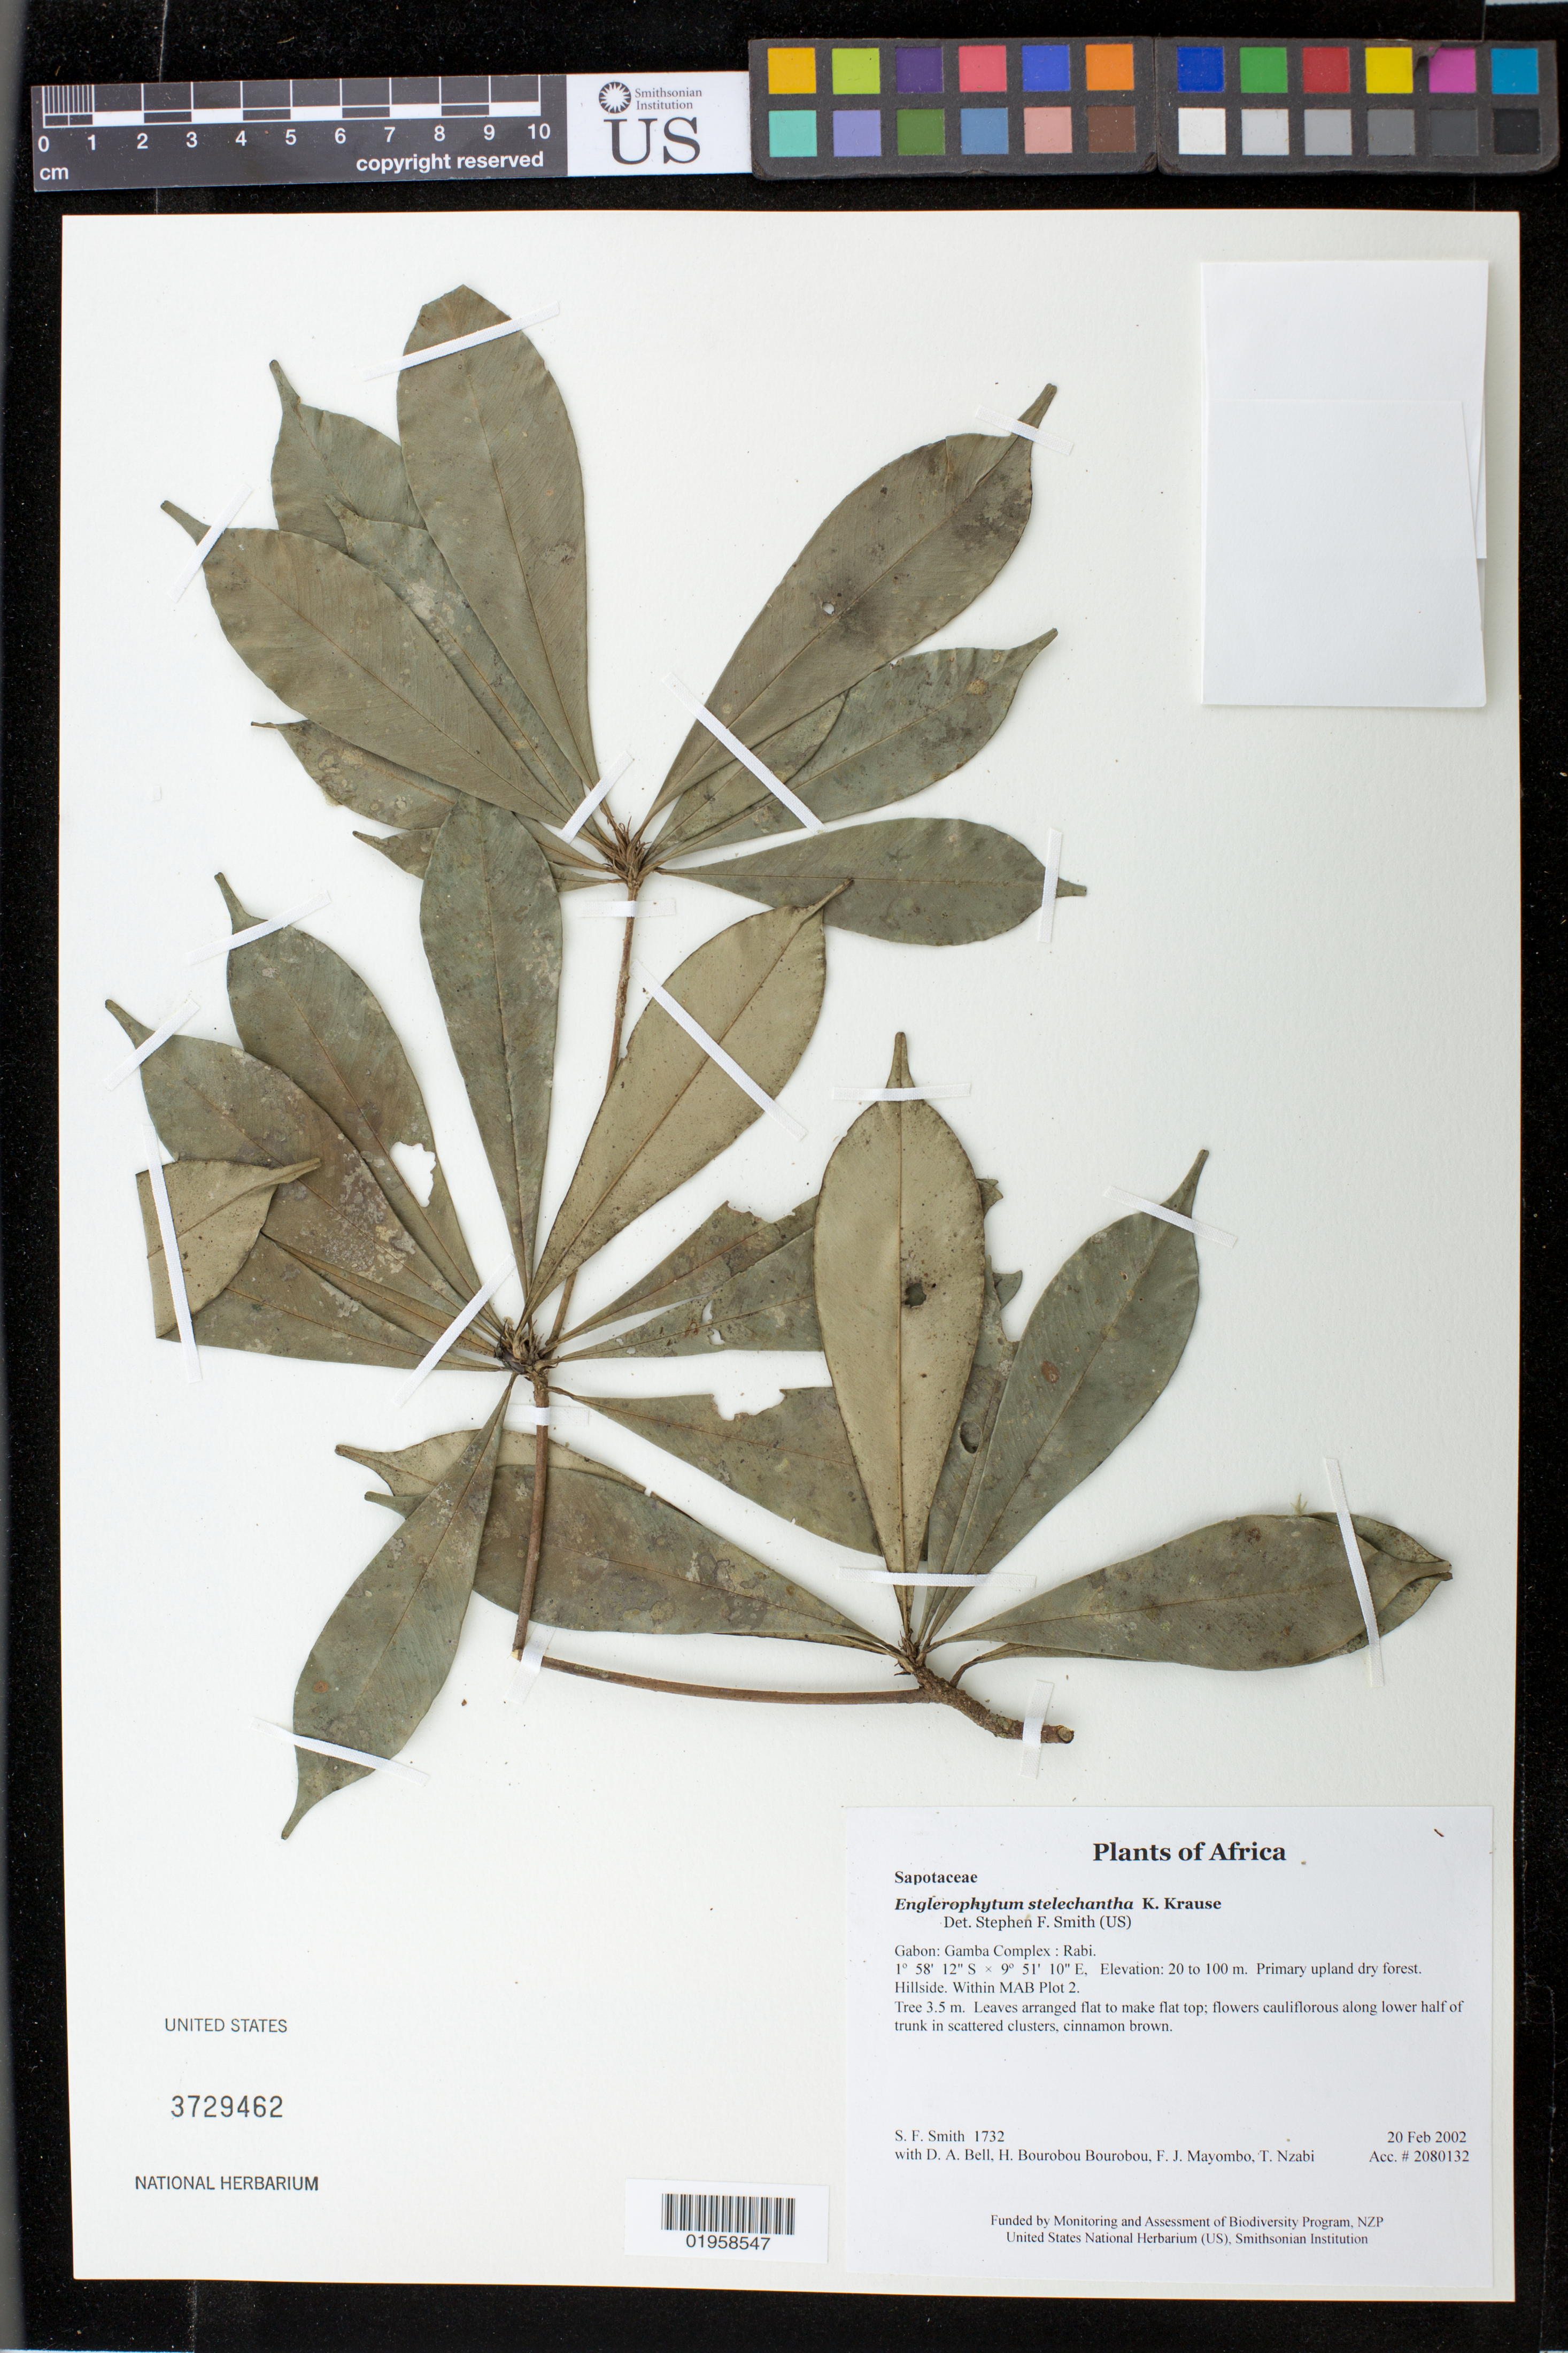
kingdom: Plantae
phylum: Tracheophyta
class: Magnoliopsida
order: Ericales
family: Sapotaceae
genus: Englerophytum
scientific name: Englerophytum stelechantha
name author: K. Krause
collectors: S.F. Smith, D. A. Bell, H. Bourobou Bourobou & F. J. Mayombo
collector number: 1732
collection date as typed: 20 Feb 2002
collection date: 2002-02-20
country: Gabon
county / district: Gamba Complex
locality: Rabi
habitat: Primary upland dry forest. Hillside. Within MAB Plot 2.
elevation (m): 20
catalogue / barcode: US 3729462